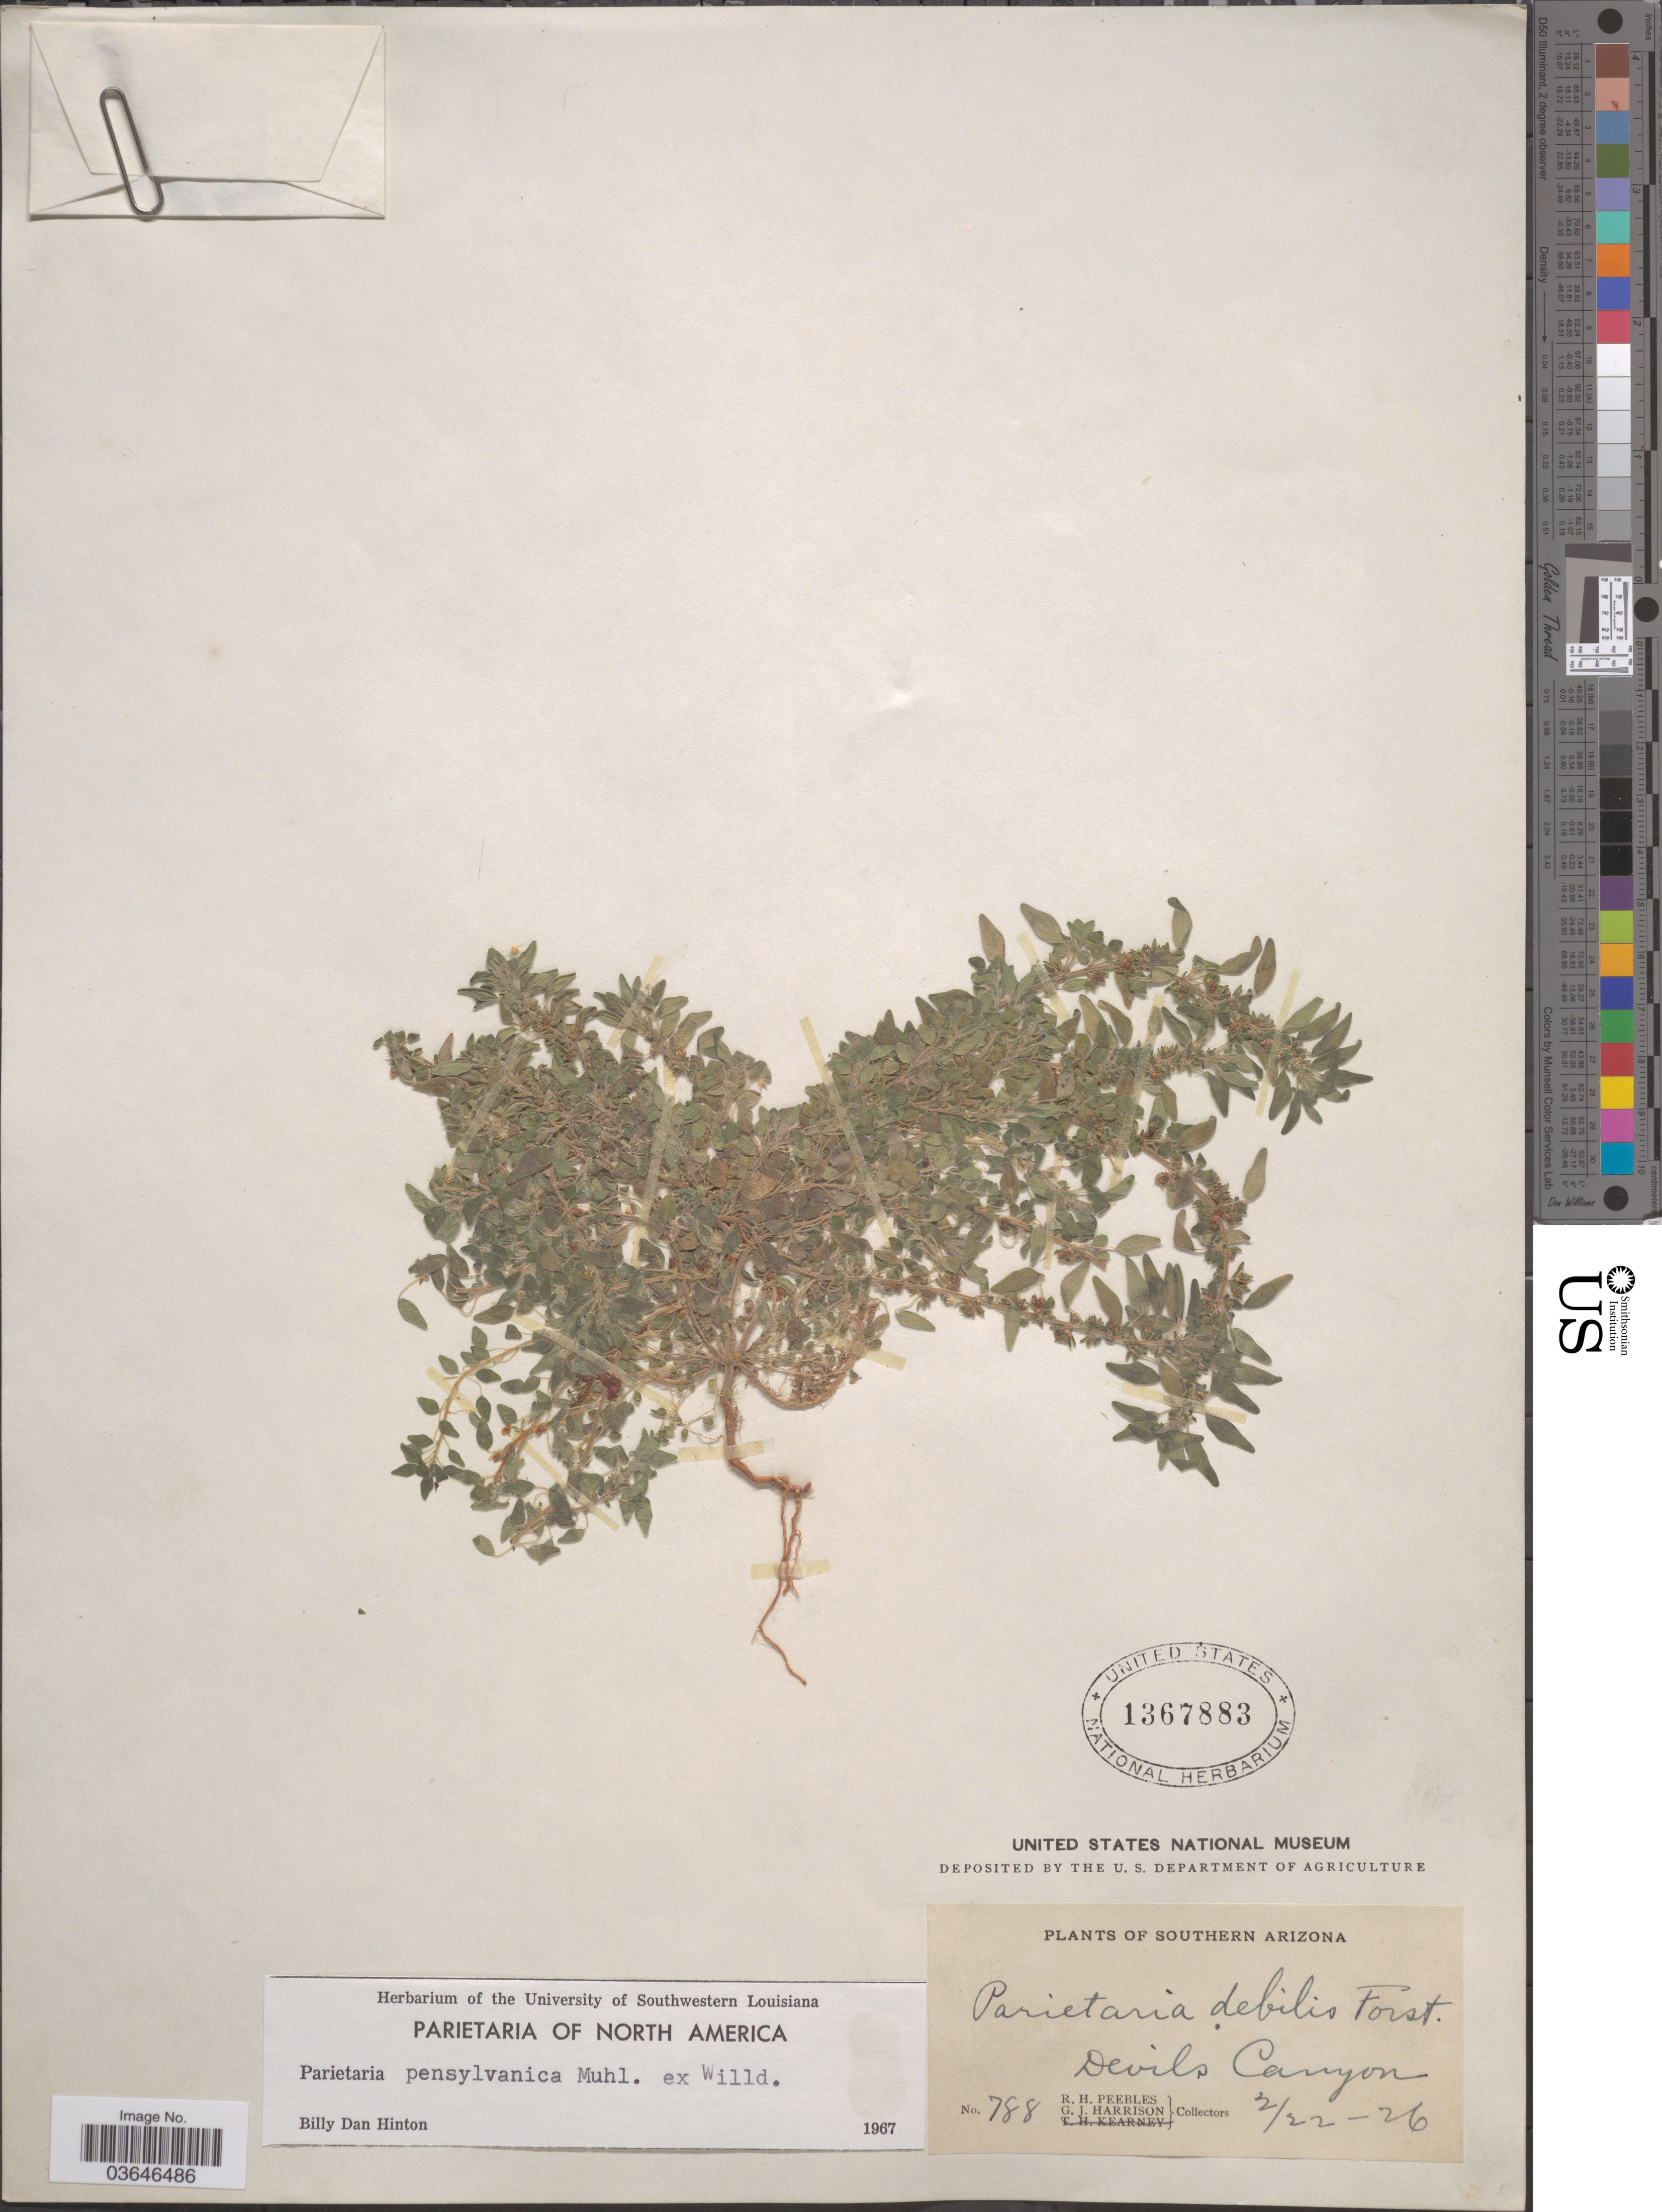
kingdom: Plantae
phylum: Tracheophyta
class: Magnoliopsida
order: Rosales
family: Urticaceae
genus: Parietaria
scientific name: Parietaria pensylvanica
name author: Muhl. ex Willd.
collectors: R. H. Peebles & G. J. Harrison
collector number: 788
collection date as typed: Transcribed d/m/y: 22/2/26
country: United States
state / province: Arizona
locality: Southern Arizona. Devils Canyon.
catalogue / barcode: US 1367883